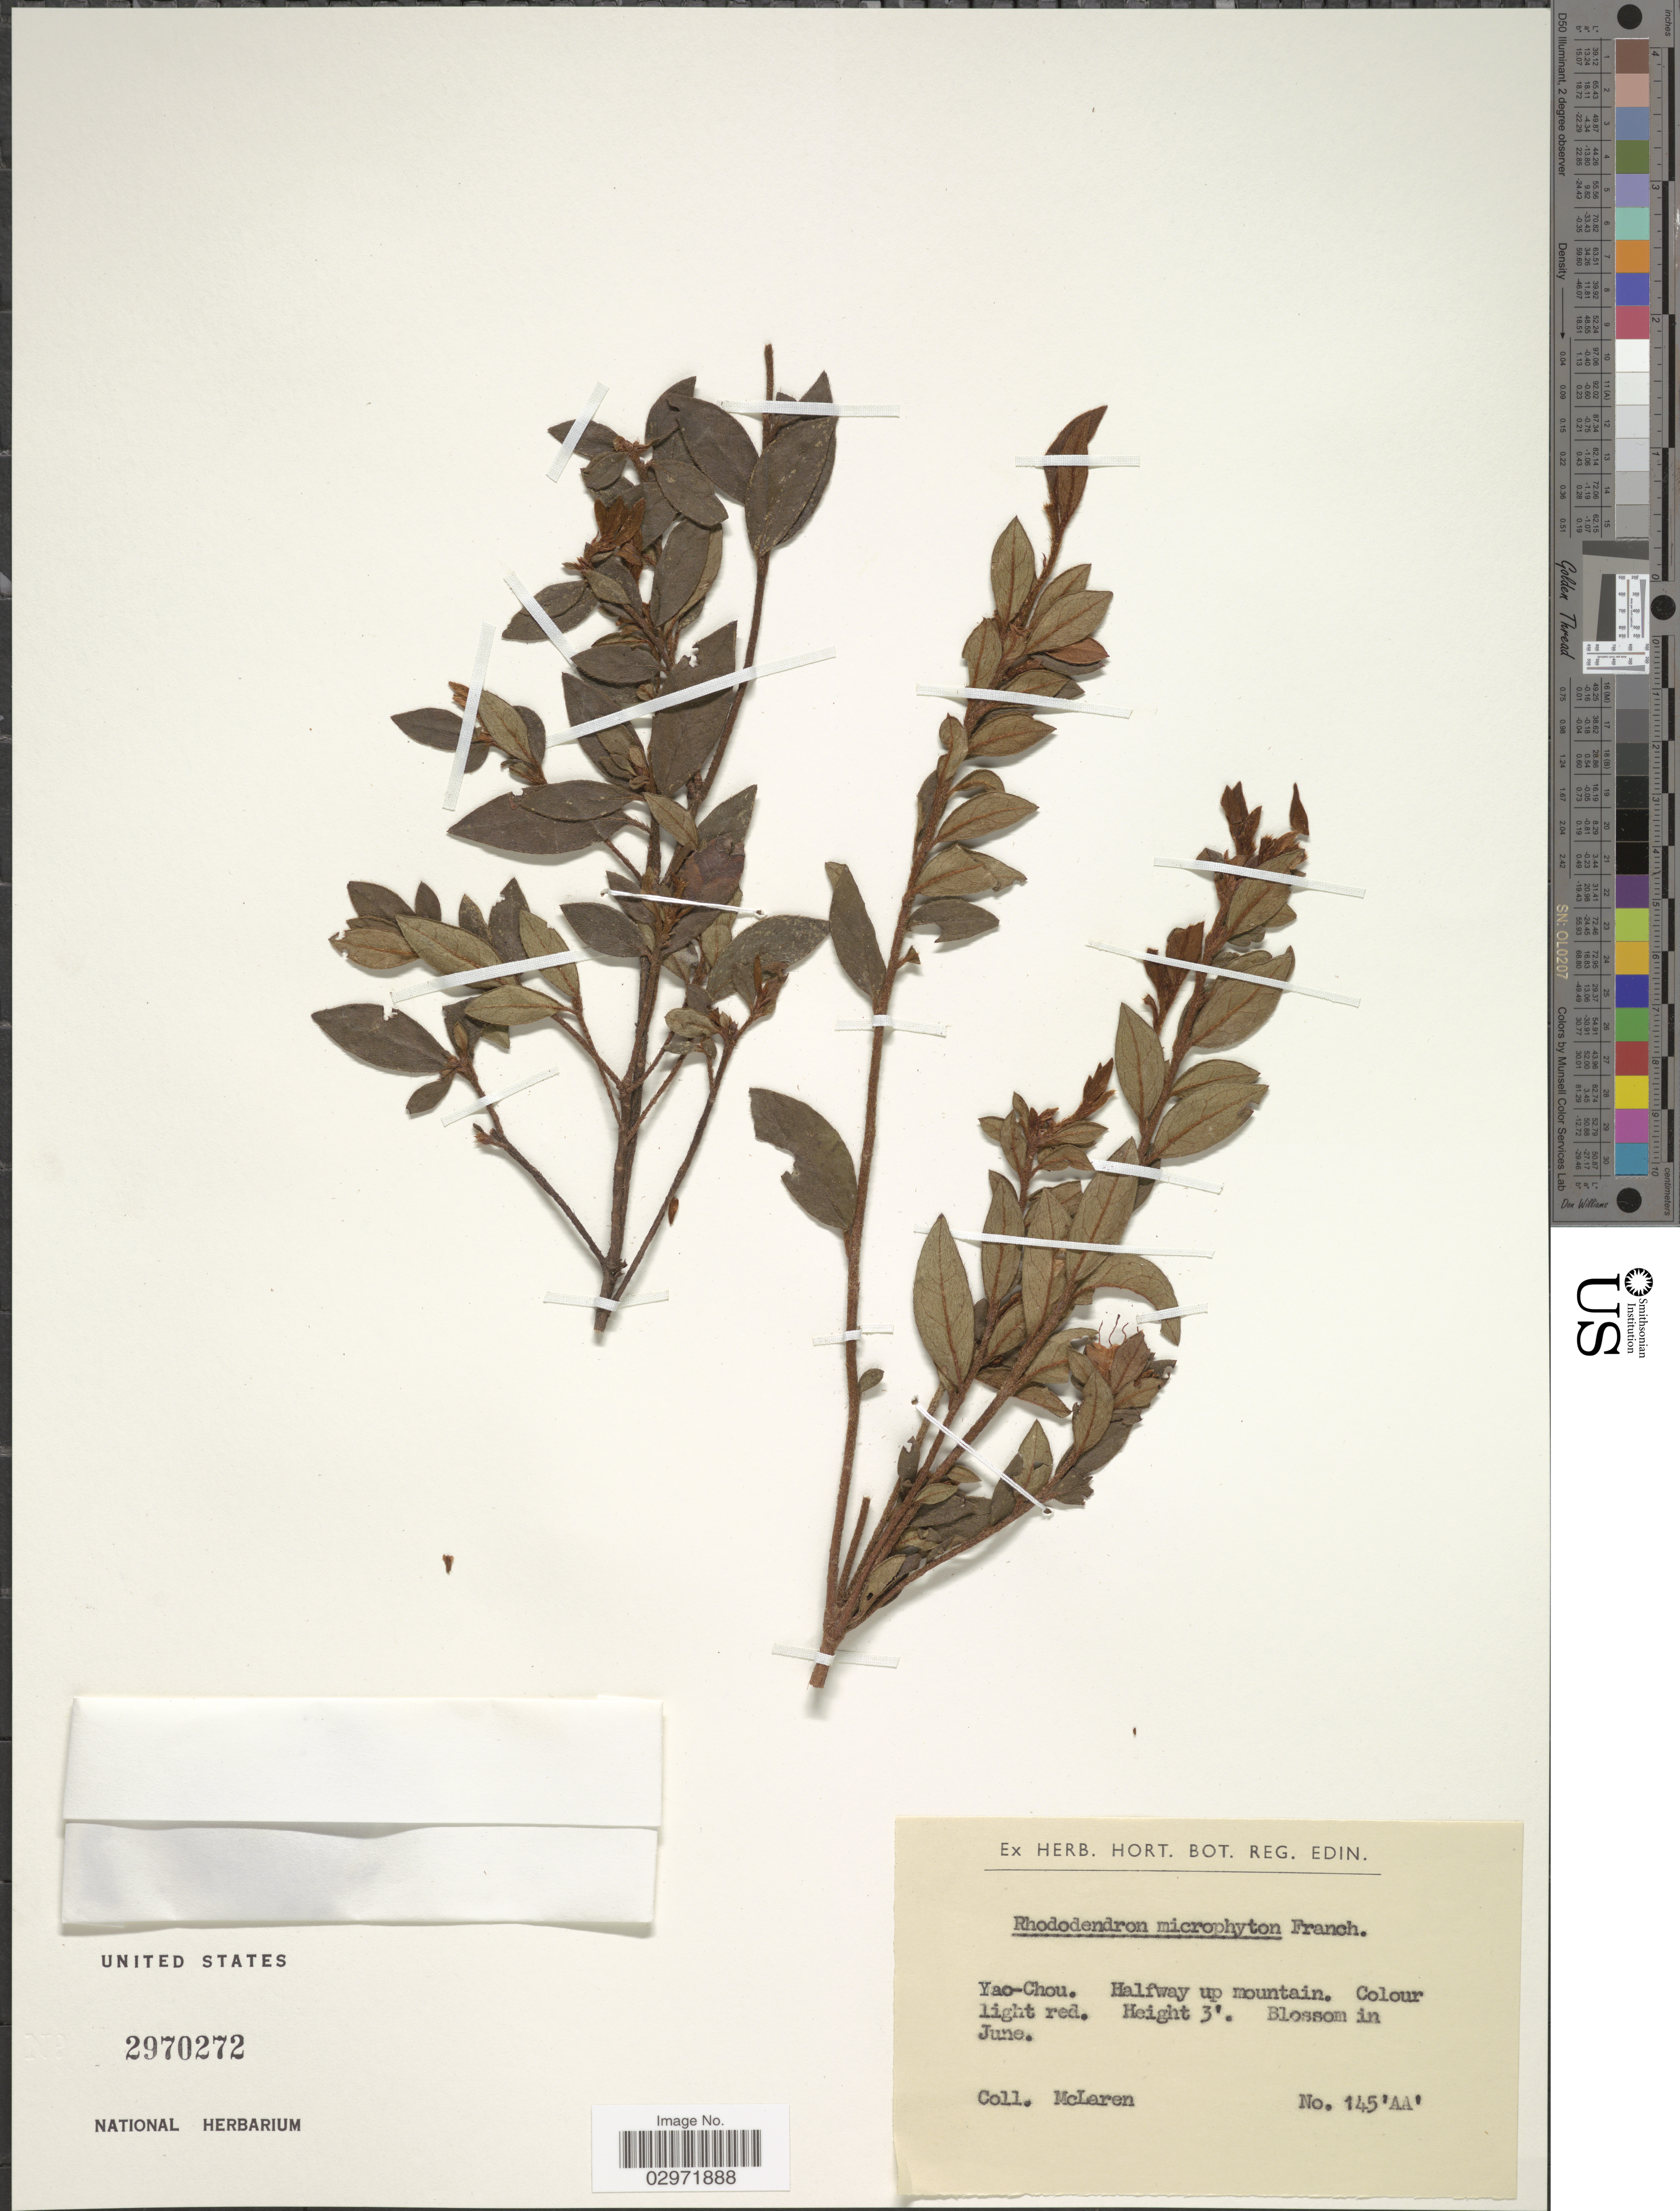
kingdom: Plantae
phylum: Tracheophyta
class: Magnoliopsida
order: Ericales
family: Ericaceae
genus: Rhododendron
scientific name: Rhododendron microphyton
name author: Franch.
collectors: McLaren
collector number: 145'AA'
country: China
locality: Yao-Chou.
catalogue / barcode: US 2970272